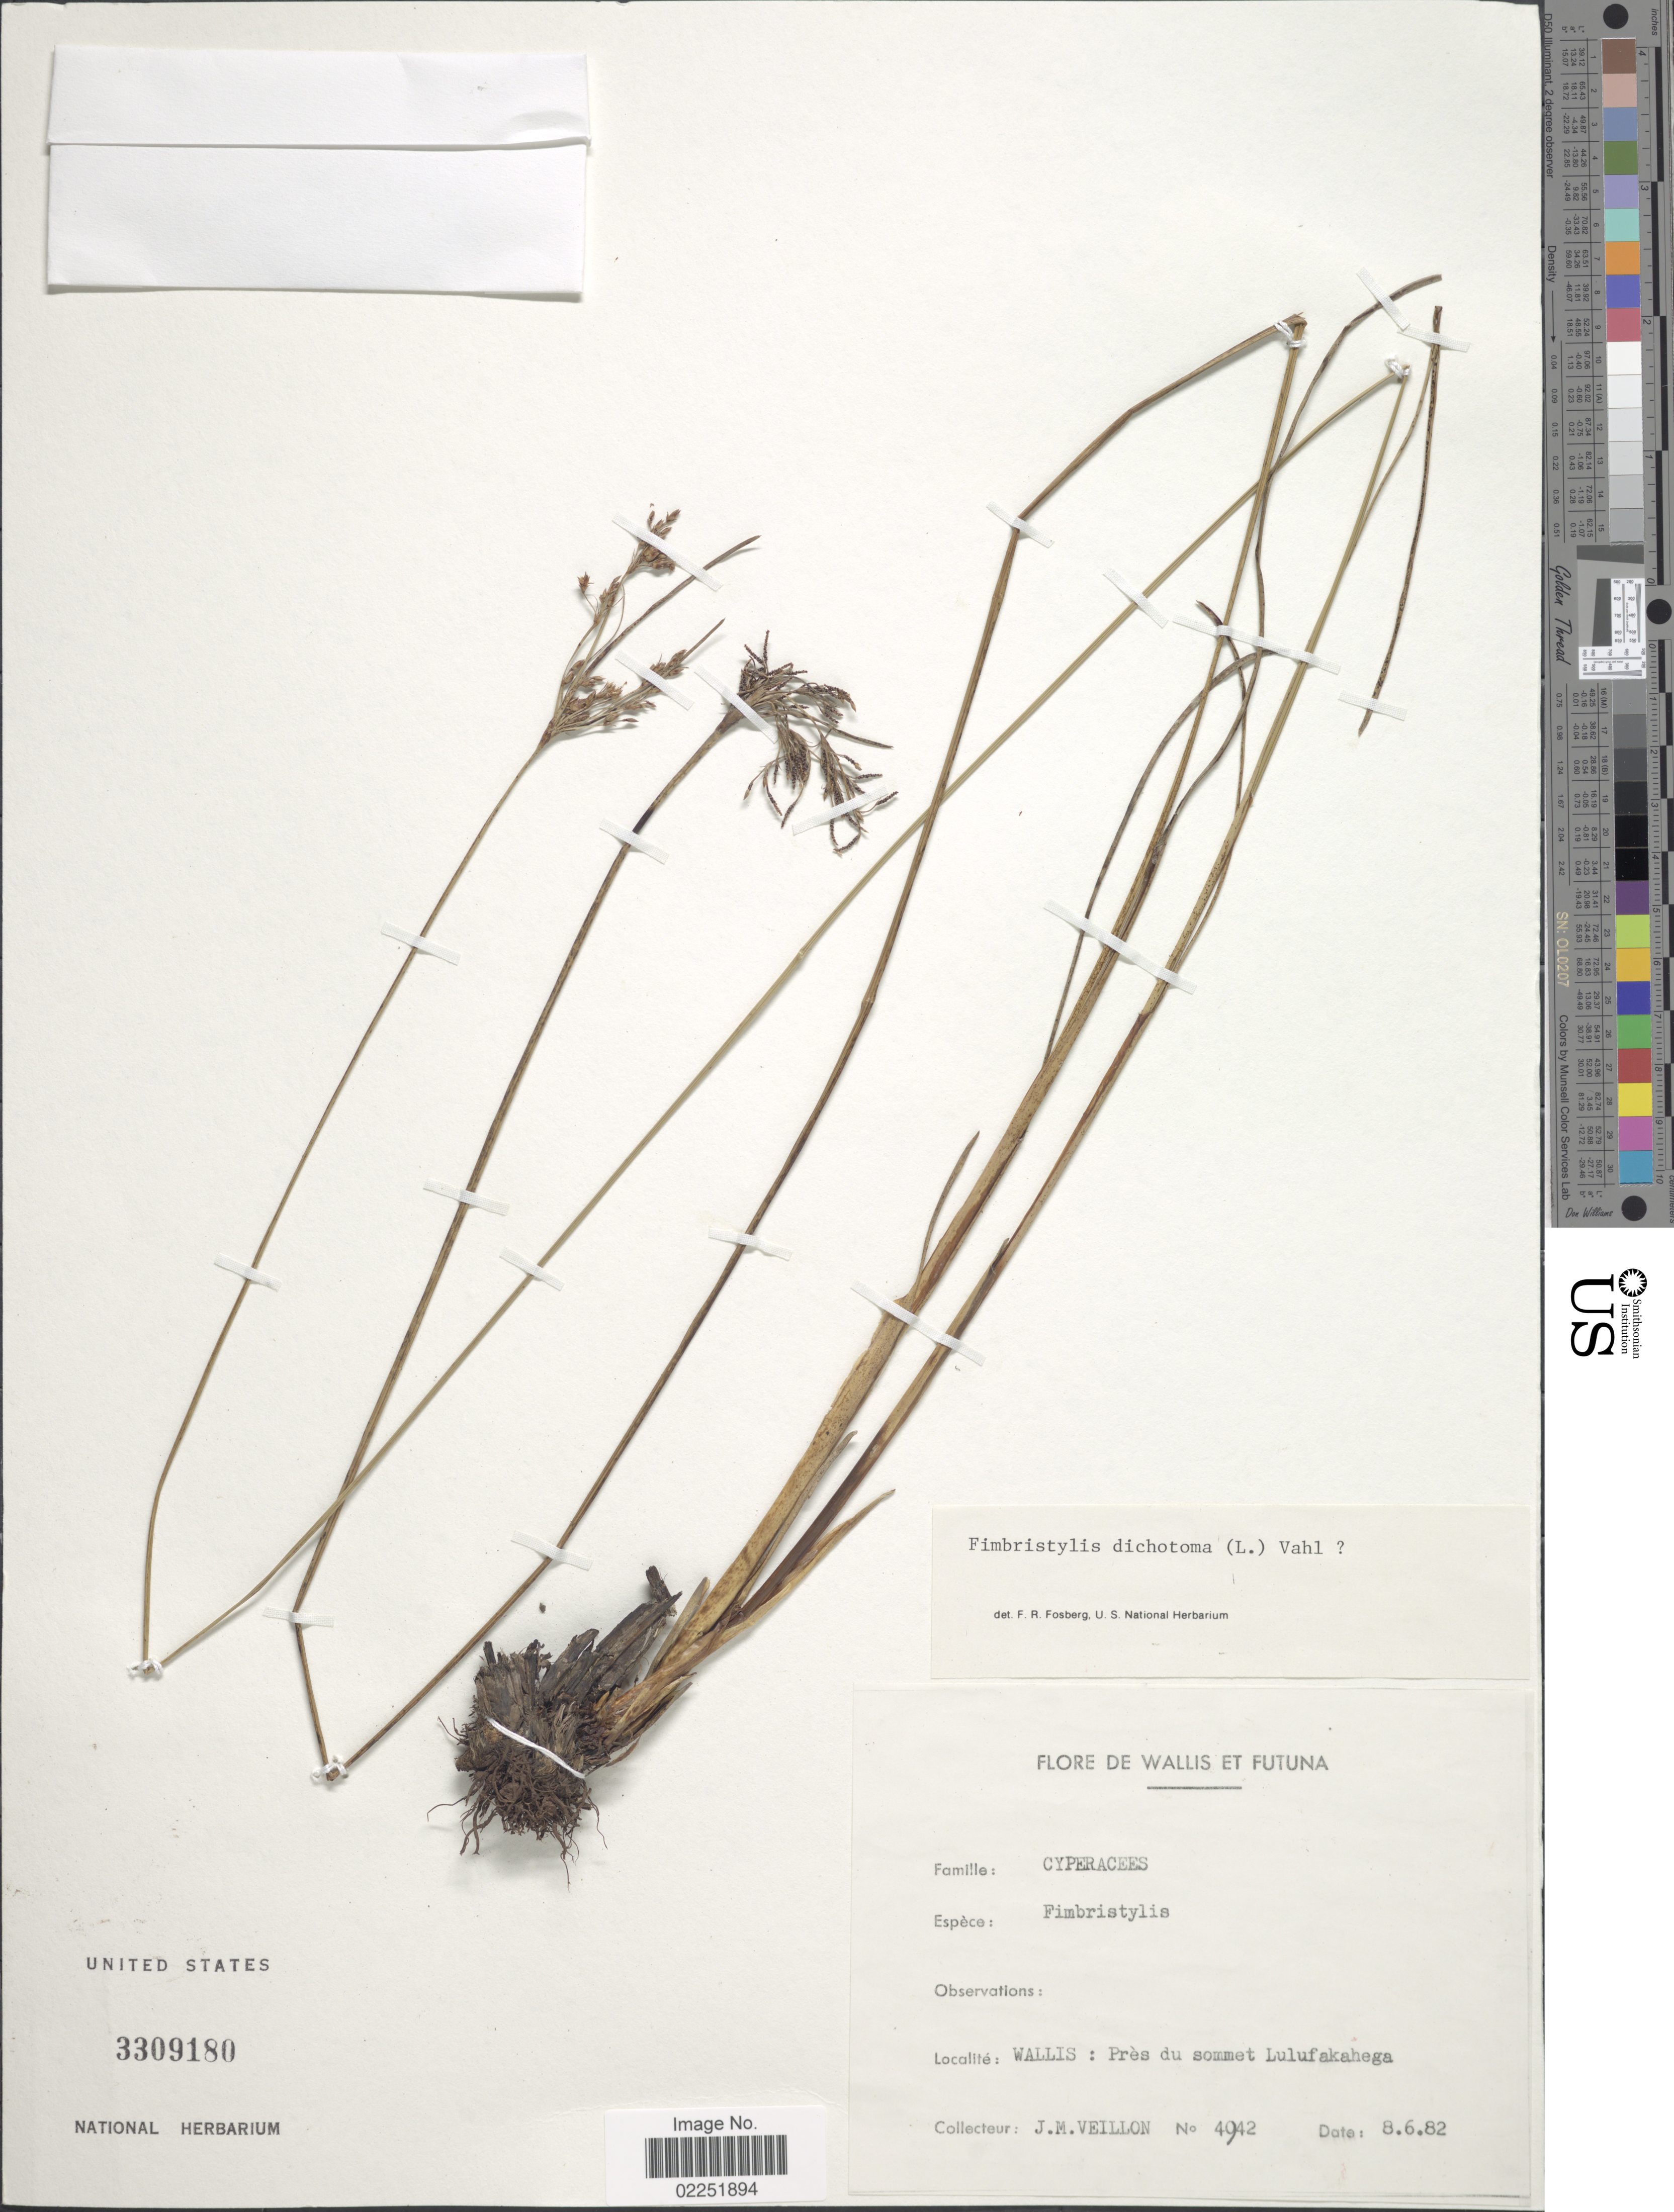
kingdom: Plantae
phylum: Tracheophyta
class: Liliopsida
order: Poales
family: Cyperaceae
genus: Fimbristylis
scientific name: Fimbristylis dichotoma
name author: (L.) Vahl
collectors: J. Veillon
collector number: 4942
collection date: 1982-06-08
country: Wallis and Futuna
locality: Wallis: Près du sommet Lulufakahega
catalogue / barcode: US 3309180